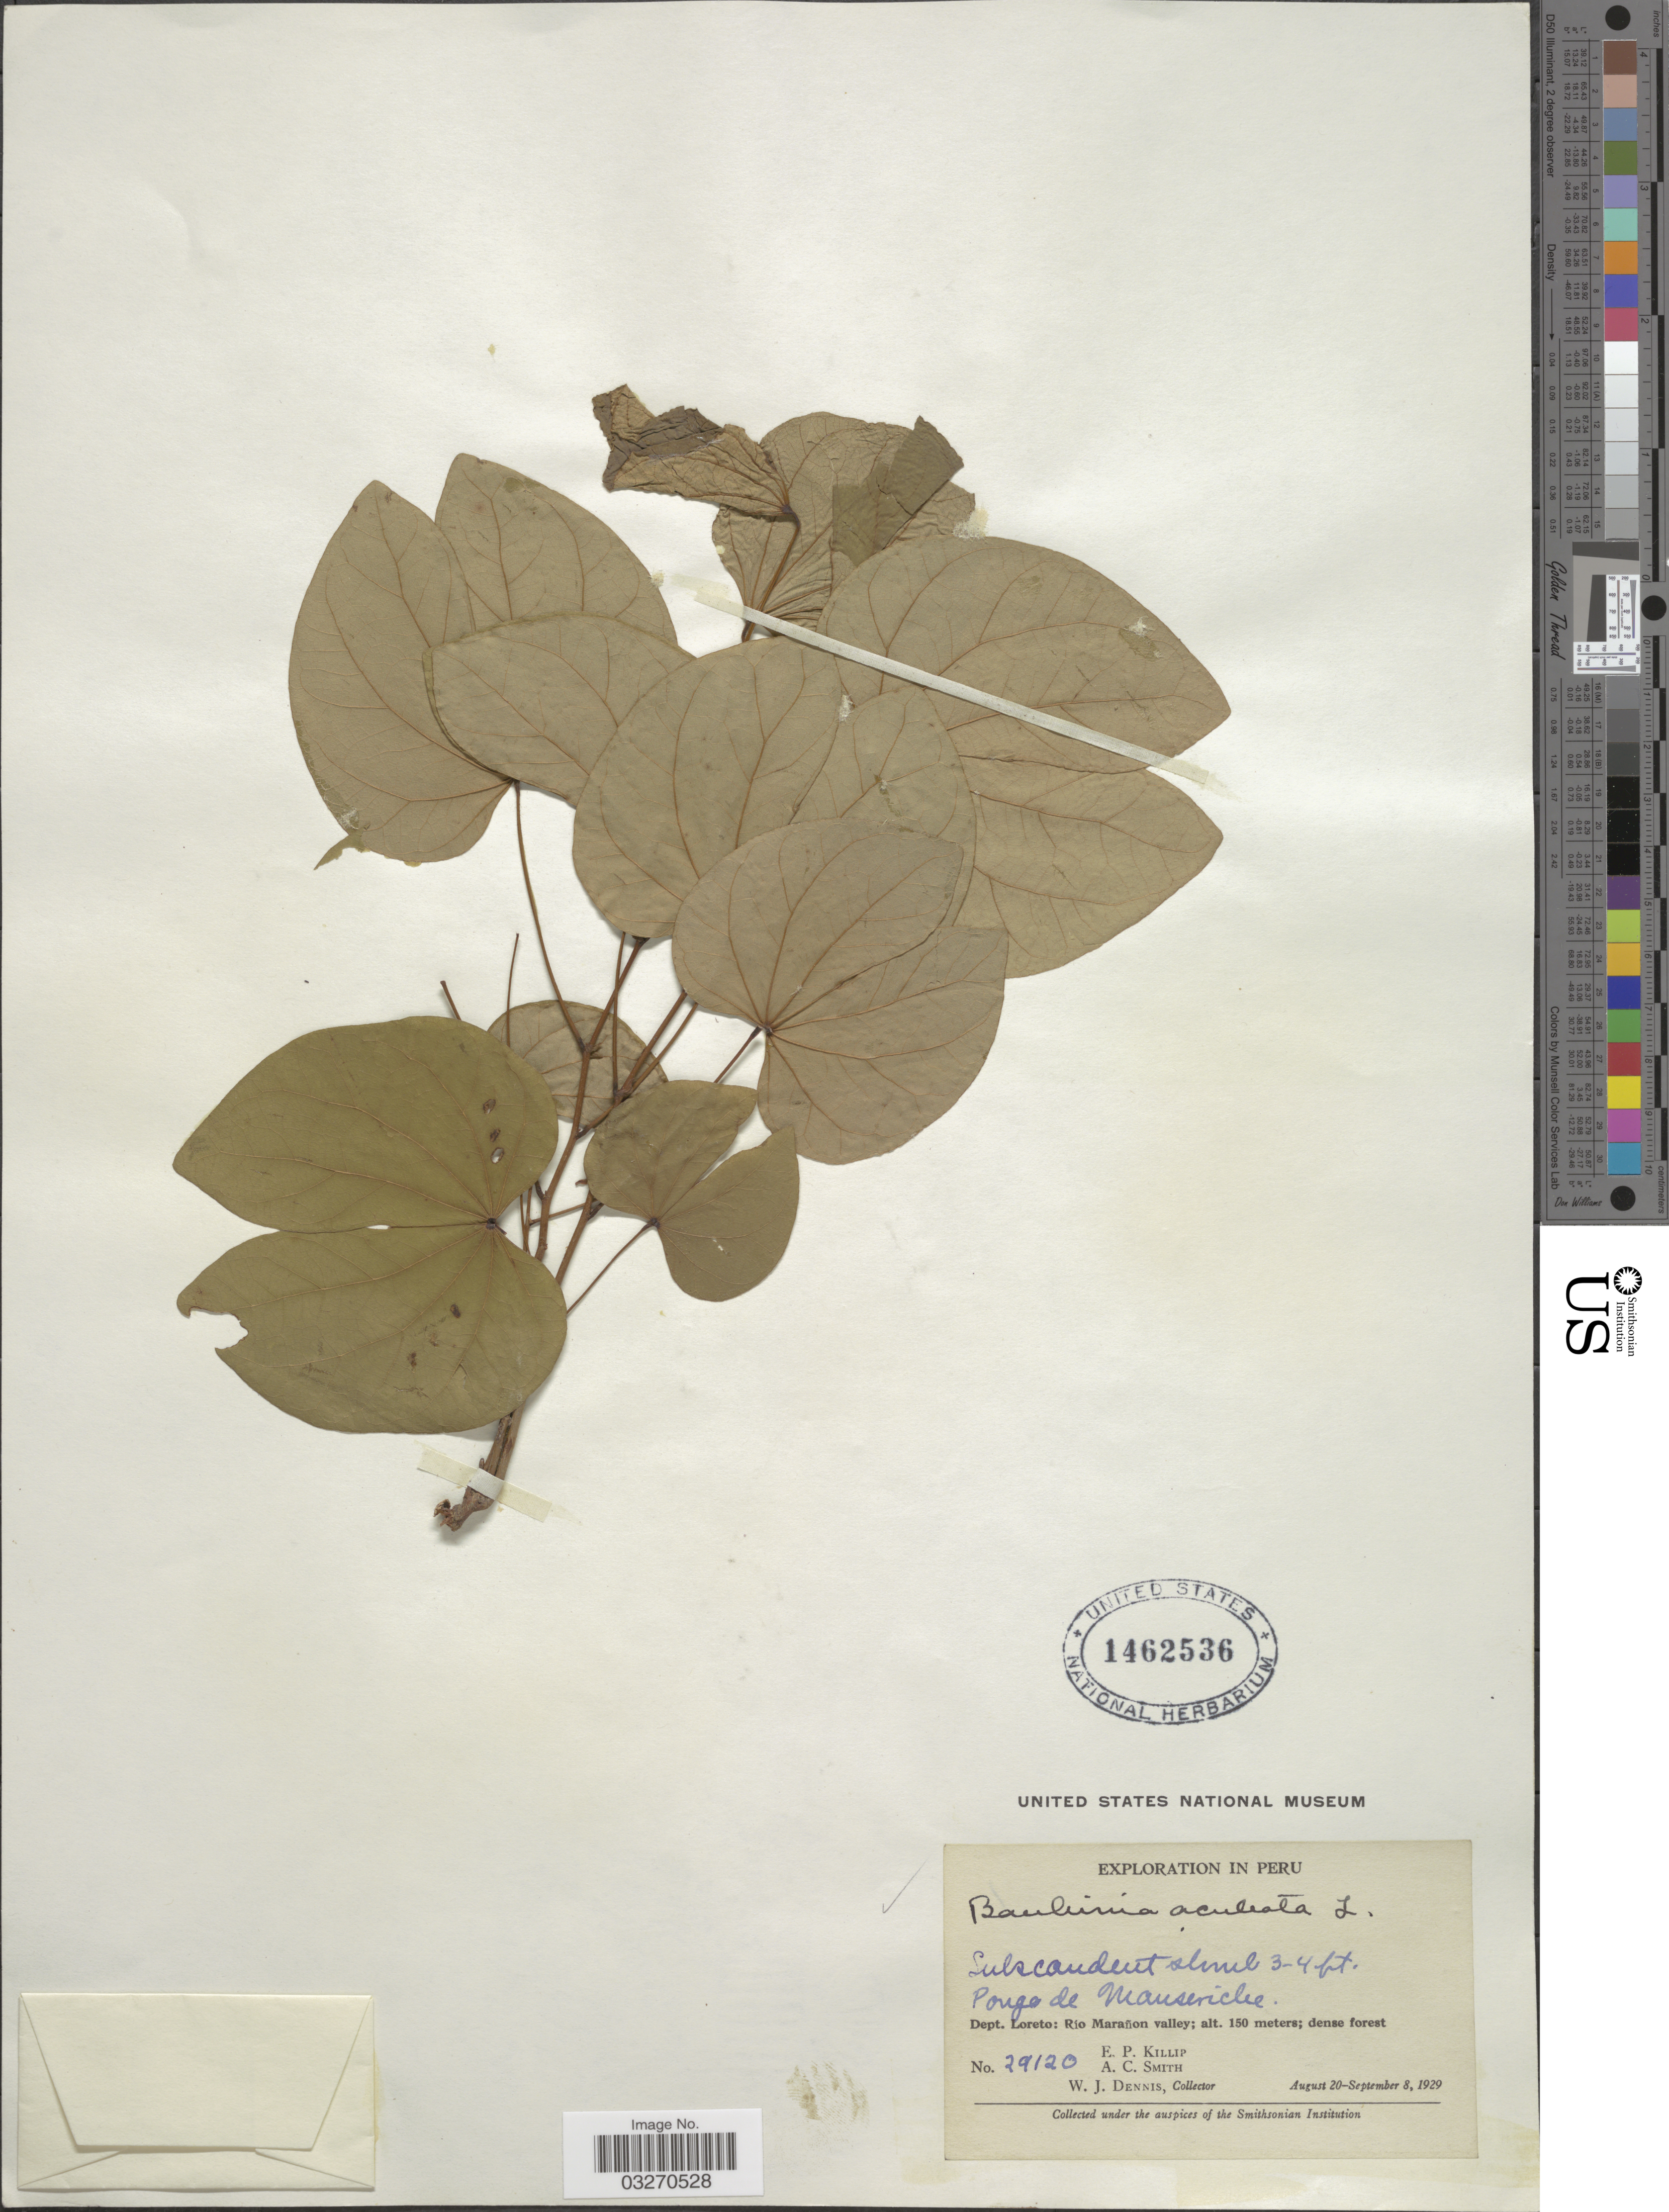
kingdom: Plantae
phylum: Tracheophyta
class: Magnoliopsida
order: Fabales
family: Fabaceae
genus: Bauhinia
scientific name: Bauhinia aculeata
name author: L.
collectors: E. P. Killip, A. C. Smith & W. J. Dennis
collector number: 29120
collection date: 1929-08-20/1929-09-08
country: Peru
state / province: Loreto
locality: Ponga de Mansericke. Dept. Loreto: Río Marañon valley.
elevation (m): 150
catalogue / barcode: US 1462536